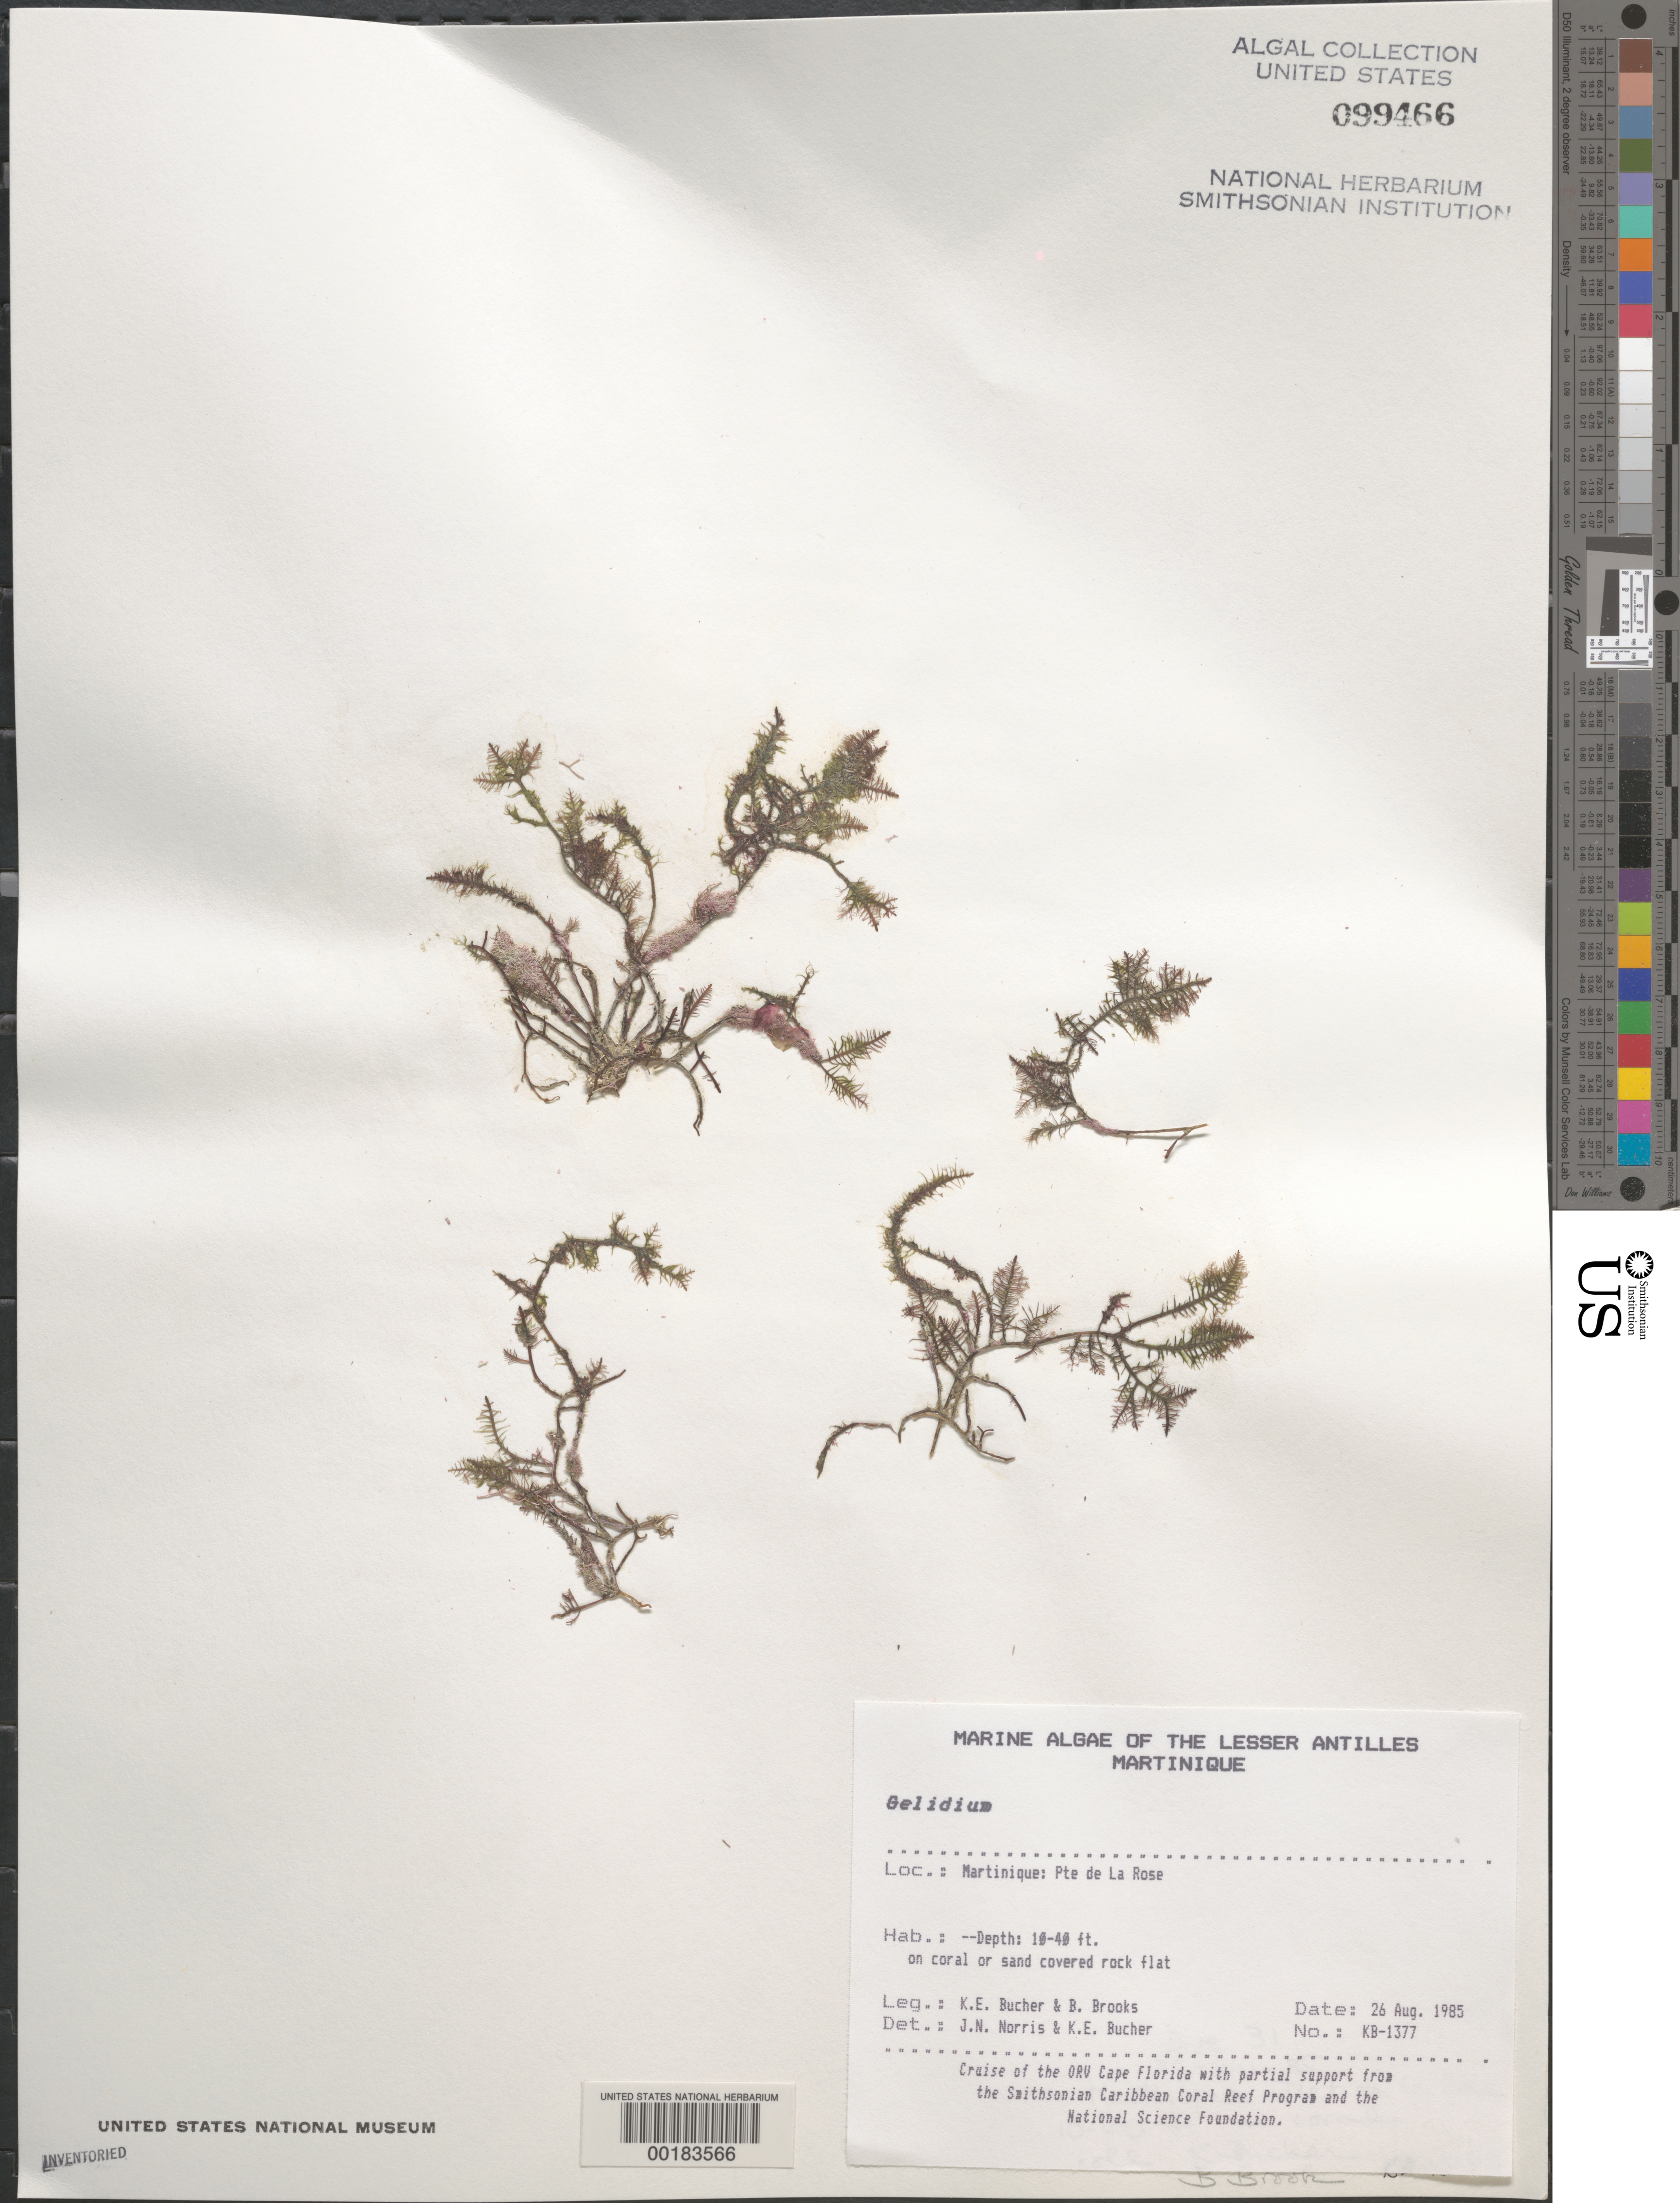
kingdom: Plantae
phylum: Rhodophyta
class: Florideophyceae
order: Gelidiales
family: Gelidiaceae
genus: Gelidium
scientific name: Gelidium sp.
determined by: Norris, J. N.; Bucher, K. E.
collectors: K. E. Bucher & B. Brooks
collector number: Kb-1377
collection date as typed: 26 Aug 1985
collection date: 1985-08-26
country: Martinique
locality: Pointe de la Rose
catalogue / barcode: US 99466